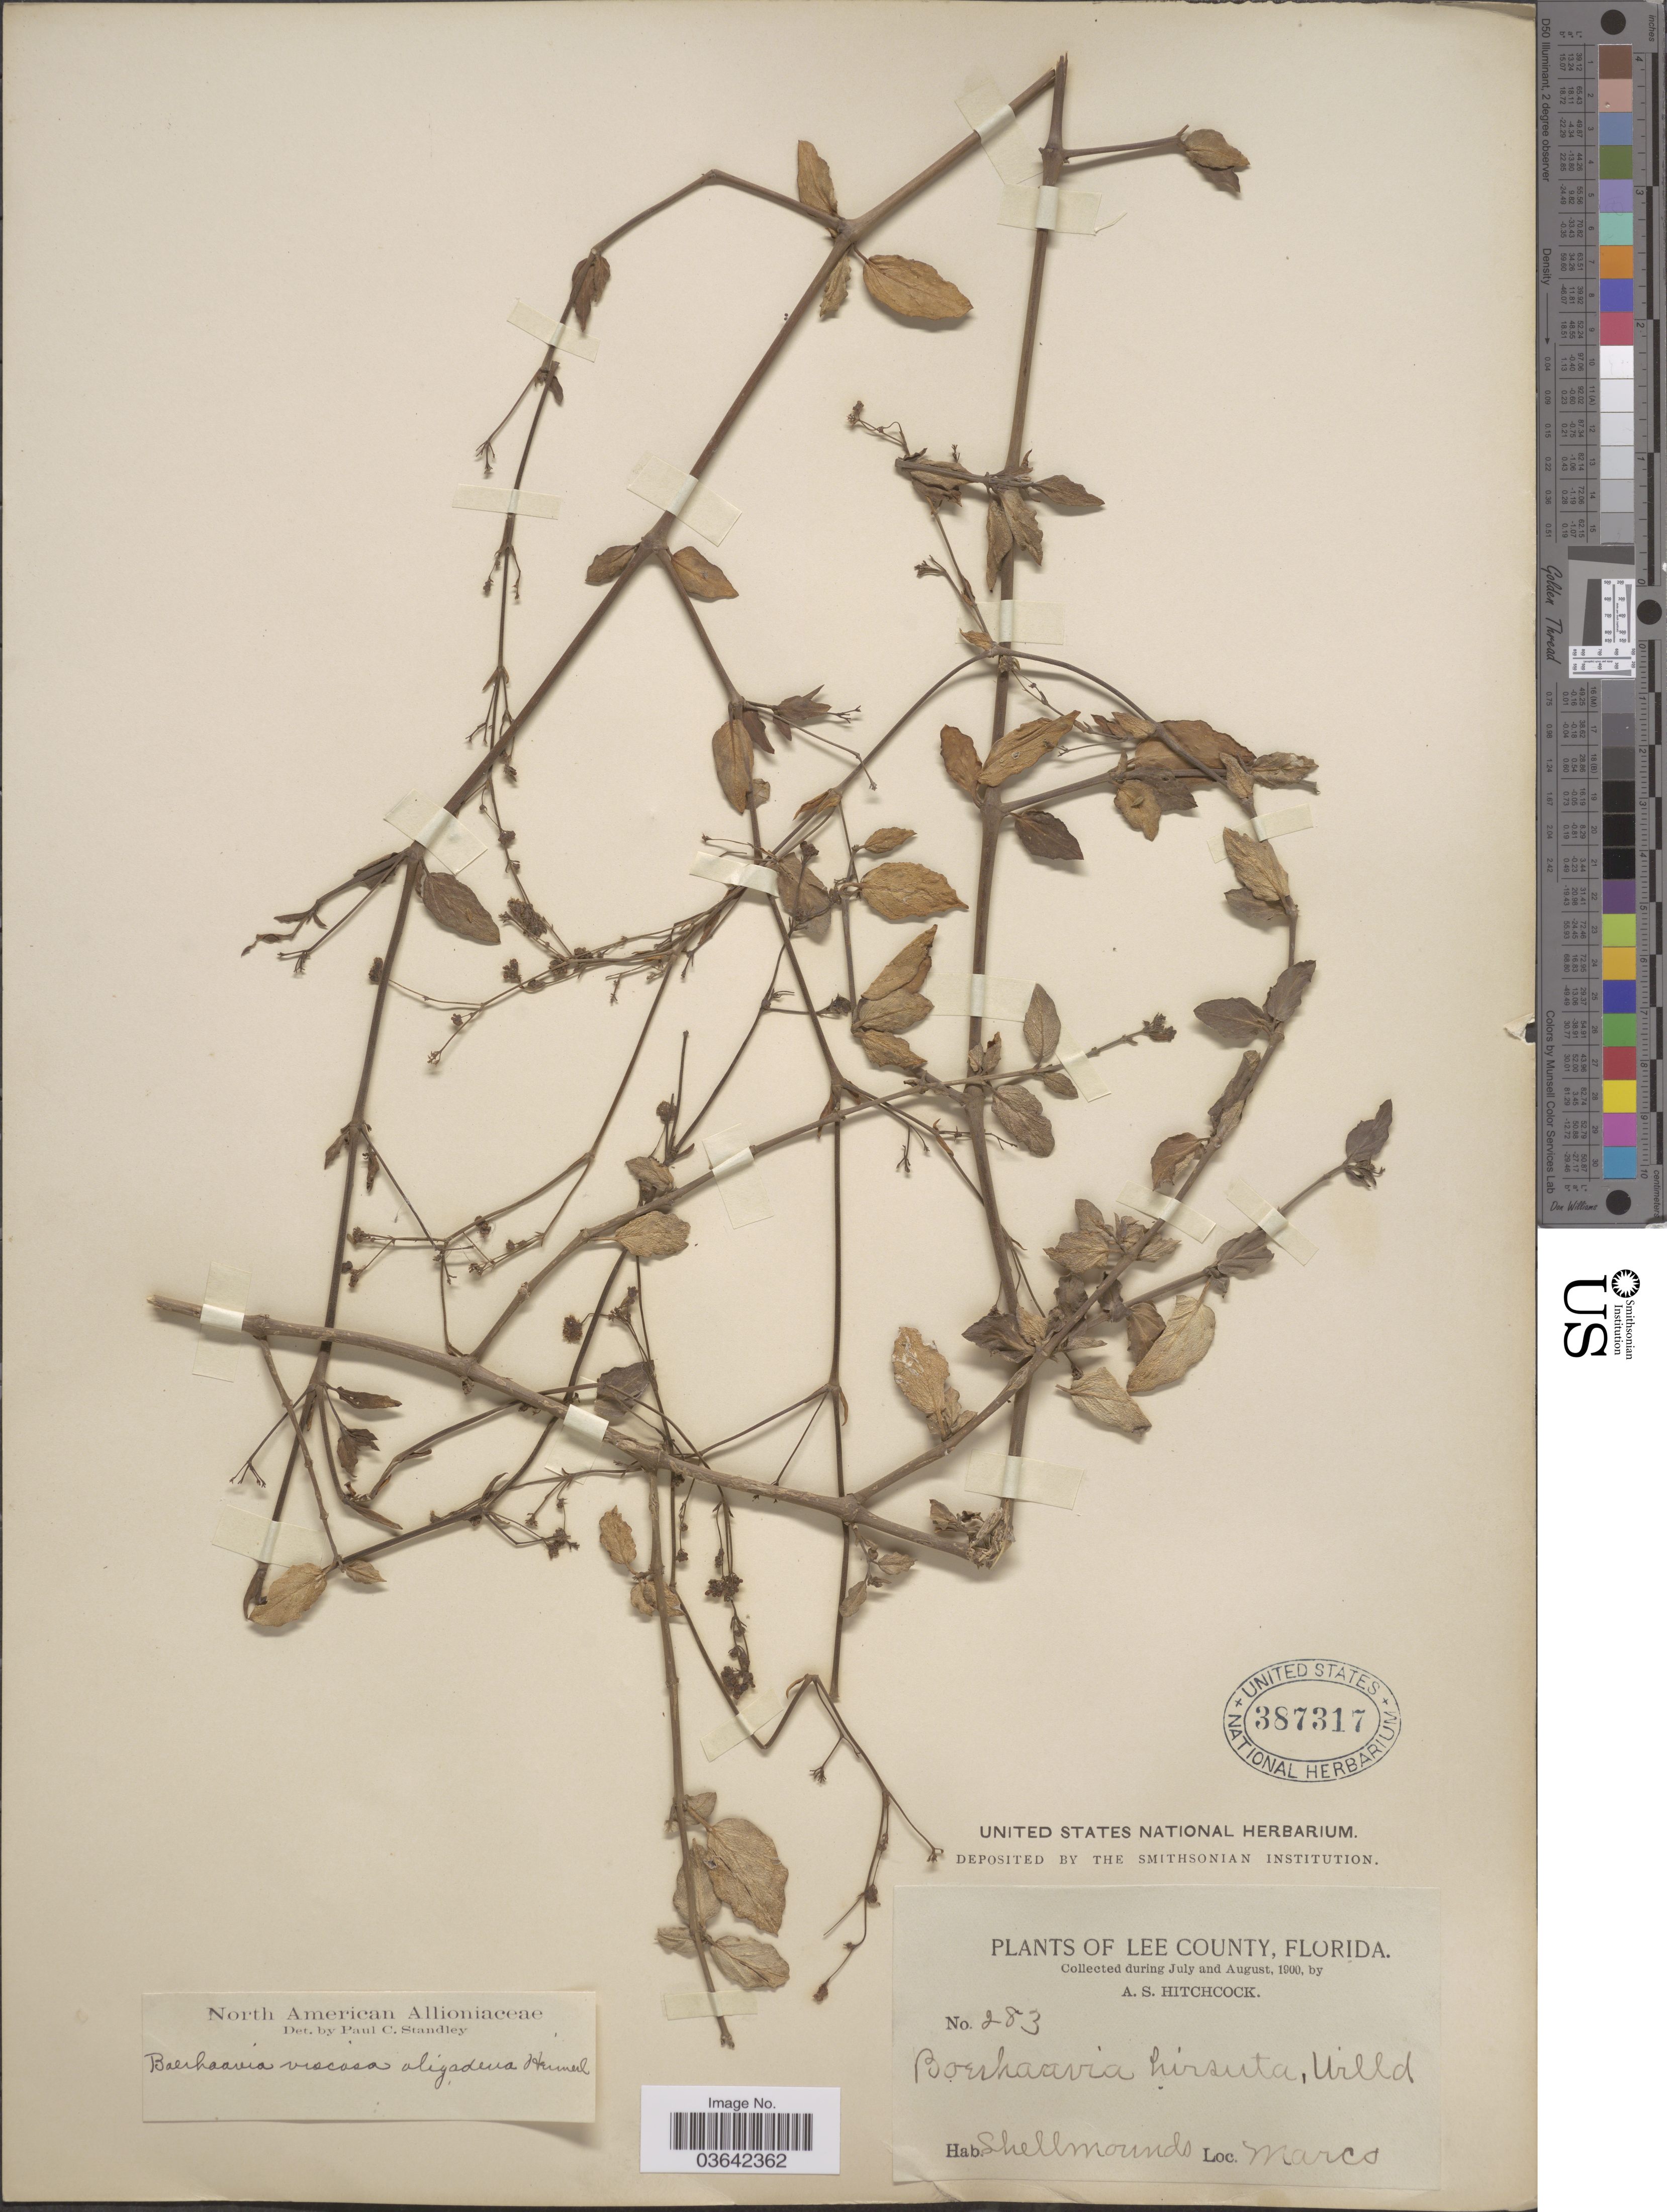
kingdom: Plantae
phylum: Tracheophyta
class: Magnoliopsida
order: Caryophyllales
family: Nyctaginaceae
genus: Boerhavia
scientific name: Boerhavia adscendens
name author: Willd.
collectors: A. S. Hitchcock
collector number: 283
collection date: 1900-07/1900-08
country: United States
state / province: Florida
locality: Lee County. Shellmounds. Marco.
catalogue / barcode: US 387317